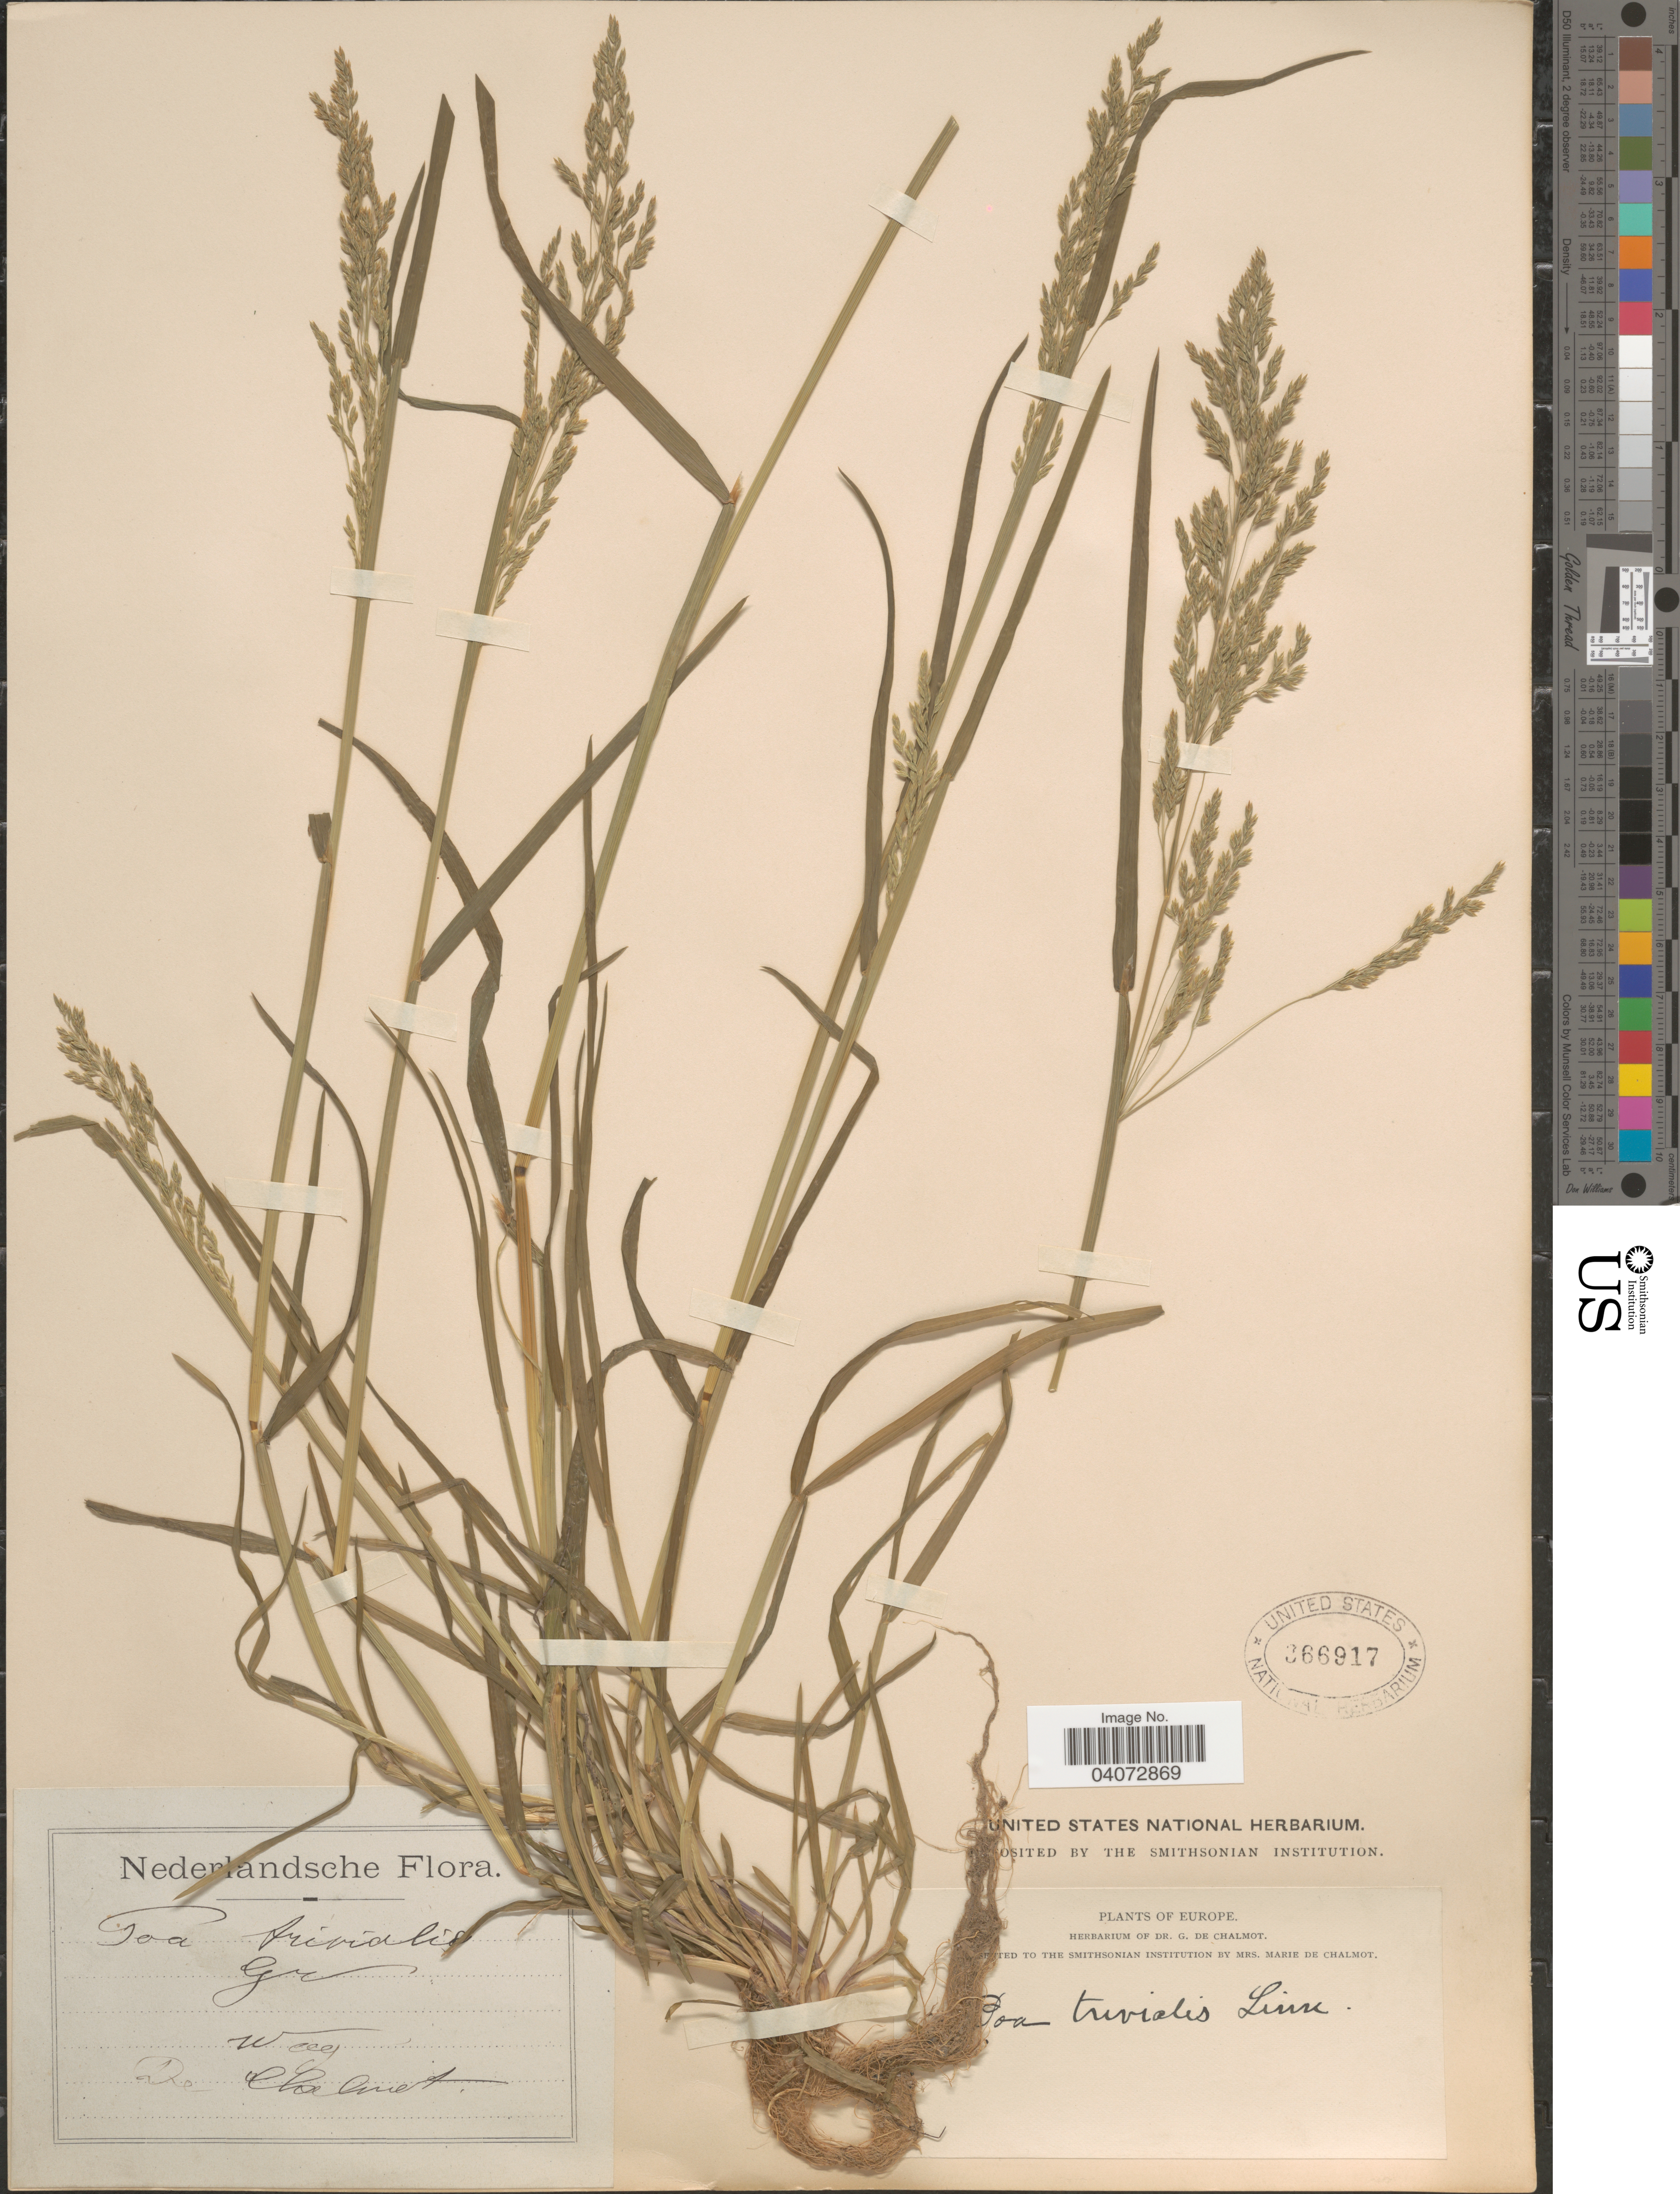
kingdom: Plantae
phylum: Tracheophyta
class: Liliopsida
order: Poales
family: Poaceae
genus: Poa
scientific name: Poa trivialis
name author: L.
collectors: G. de Chalmot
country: Netherlands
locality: Nederlandsche. Wag.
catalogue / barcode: US 366917